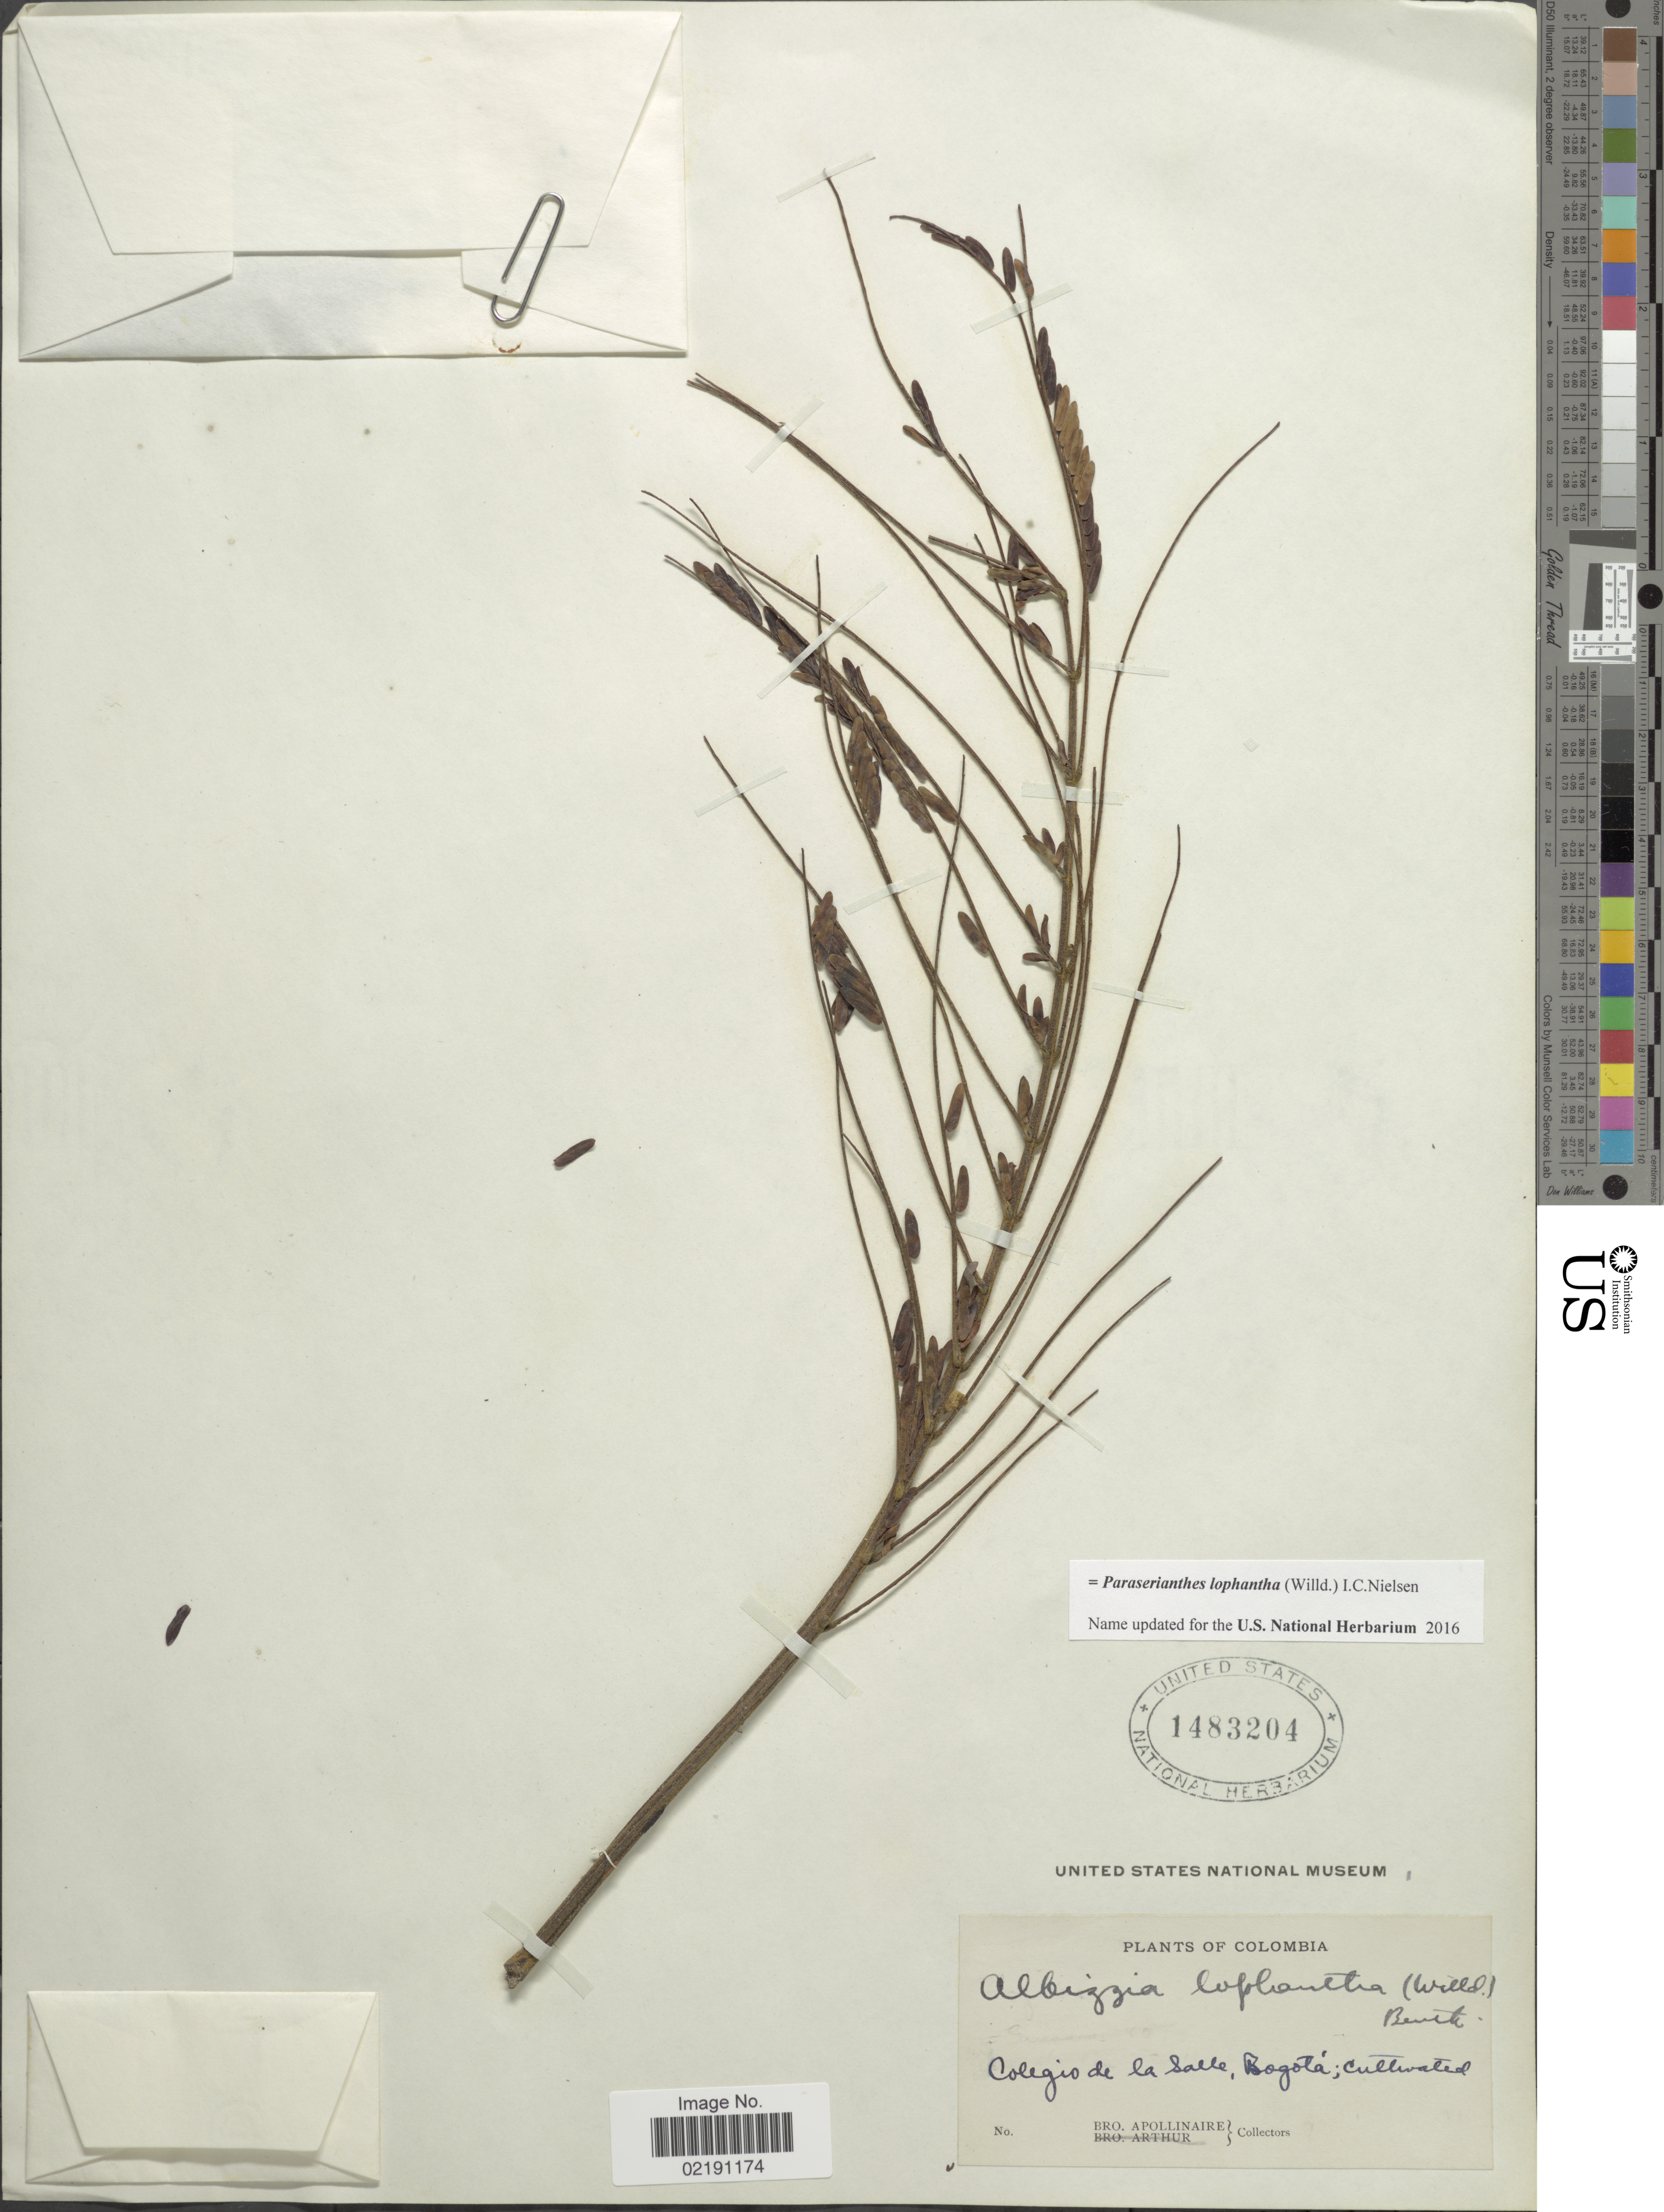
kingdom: Plantae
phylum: Tracheophyta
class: Magnoliopsida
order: Fabales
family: Fabaceae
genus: Paraserianthes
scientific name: Paraserianthes lophantha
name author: (Vent.) I.C. Nielsen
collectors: Bro. Apollinaire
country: Colombia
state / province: Bogota D.C.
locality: Colegio de la Salle, Bogotá; cultivated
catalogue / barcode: US 1483204